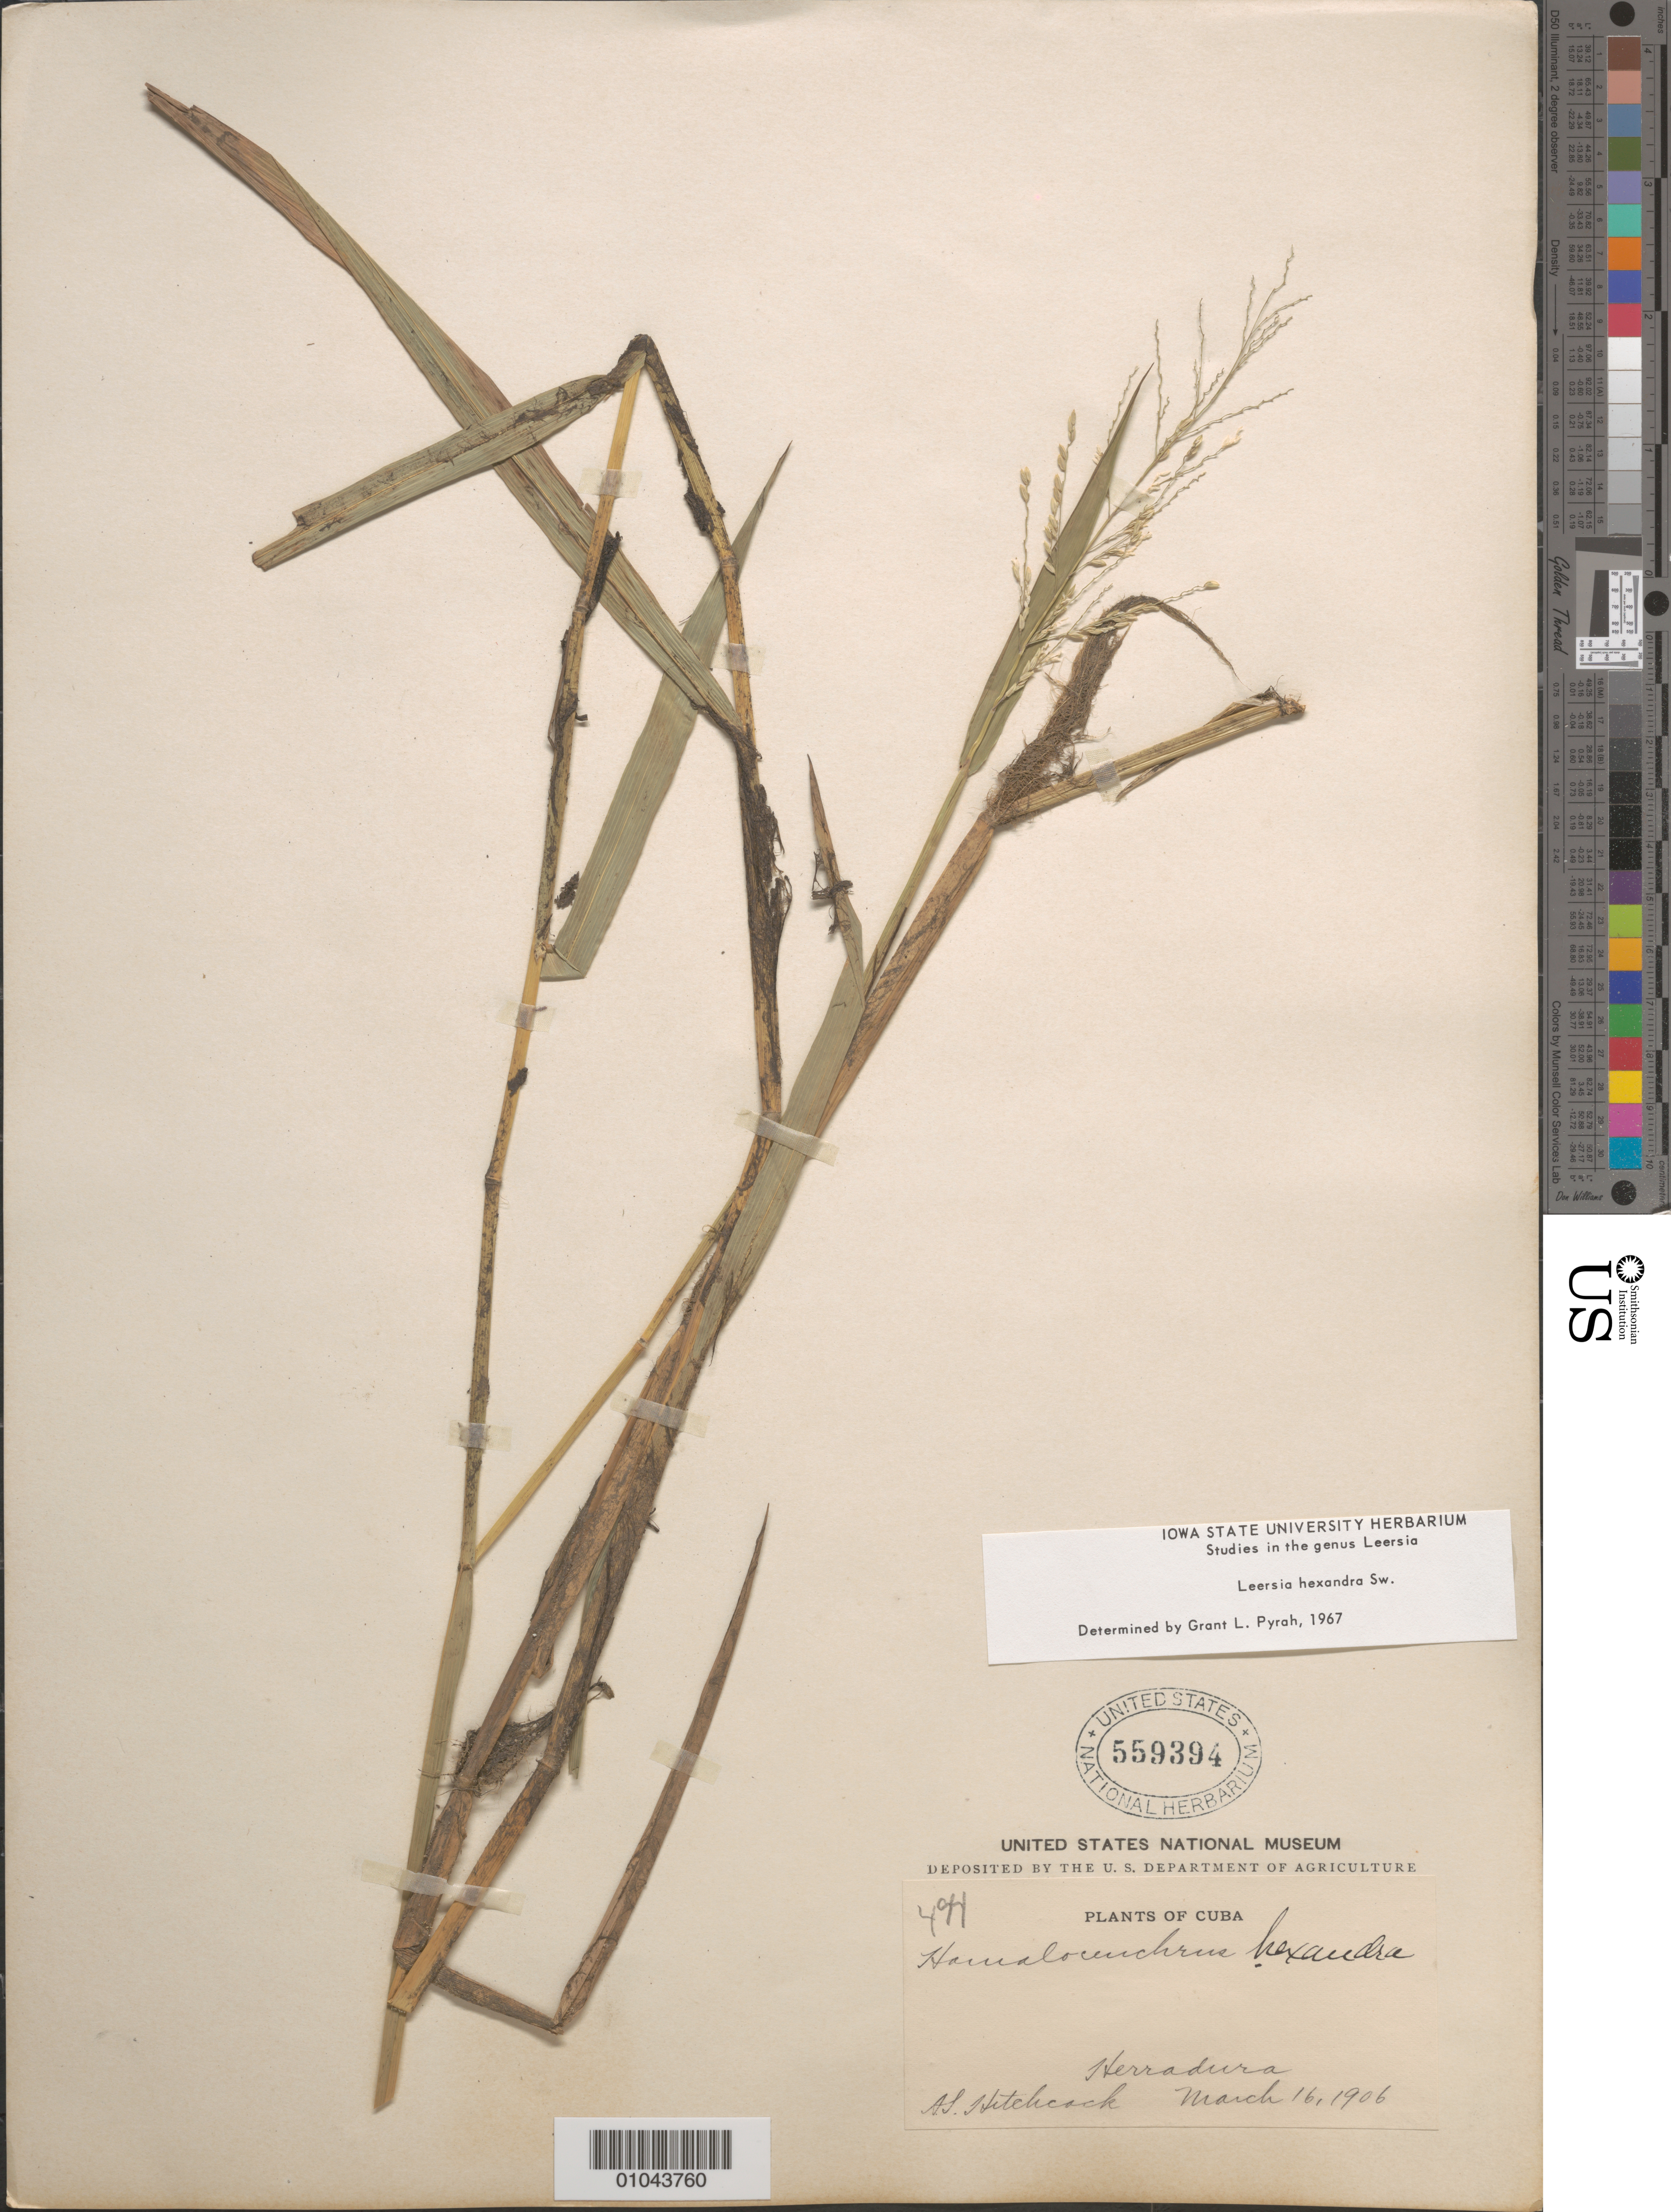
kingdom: Plantae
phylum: Tracheophyta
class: Liliopsida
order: Poales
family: Poaceae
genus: Leersia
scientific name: Leersia hexandra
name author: Sw.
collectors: A. S. Hitchcock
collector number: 494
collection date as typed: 16 Mar 1906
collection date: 1906-03-16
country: Cuba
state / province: Pinar del Rio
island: Cuba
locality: Herradura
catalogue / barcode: US 559394